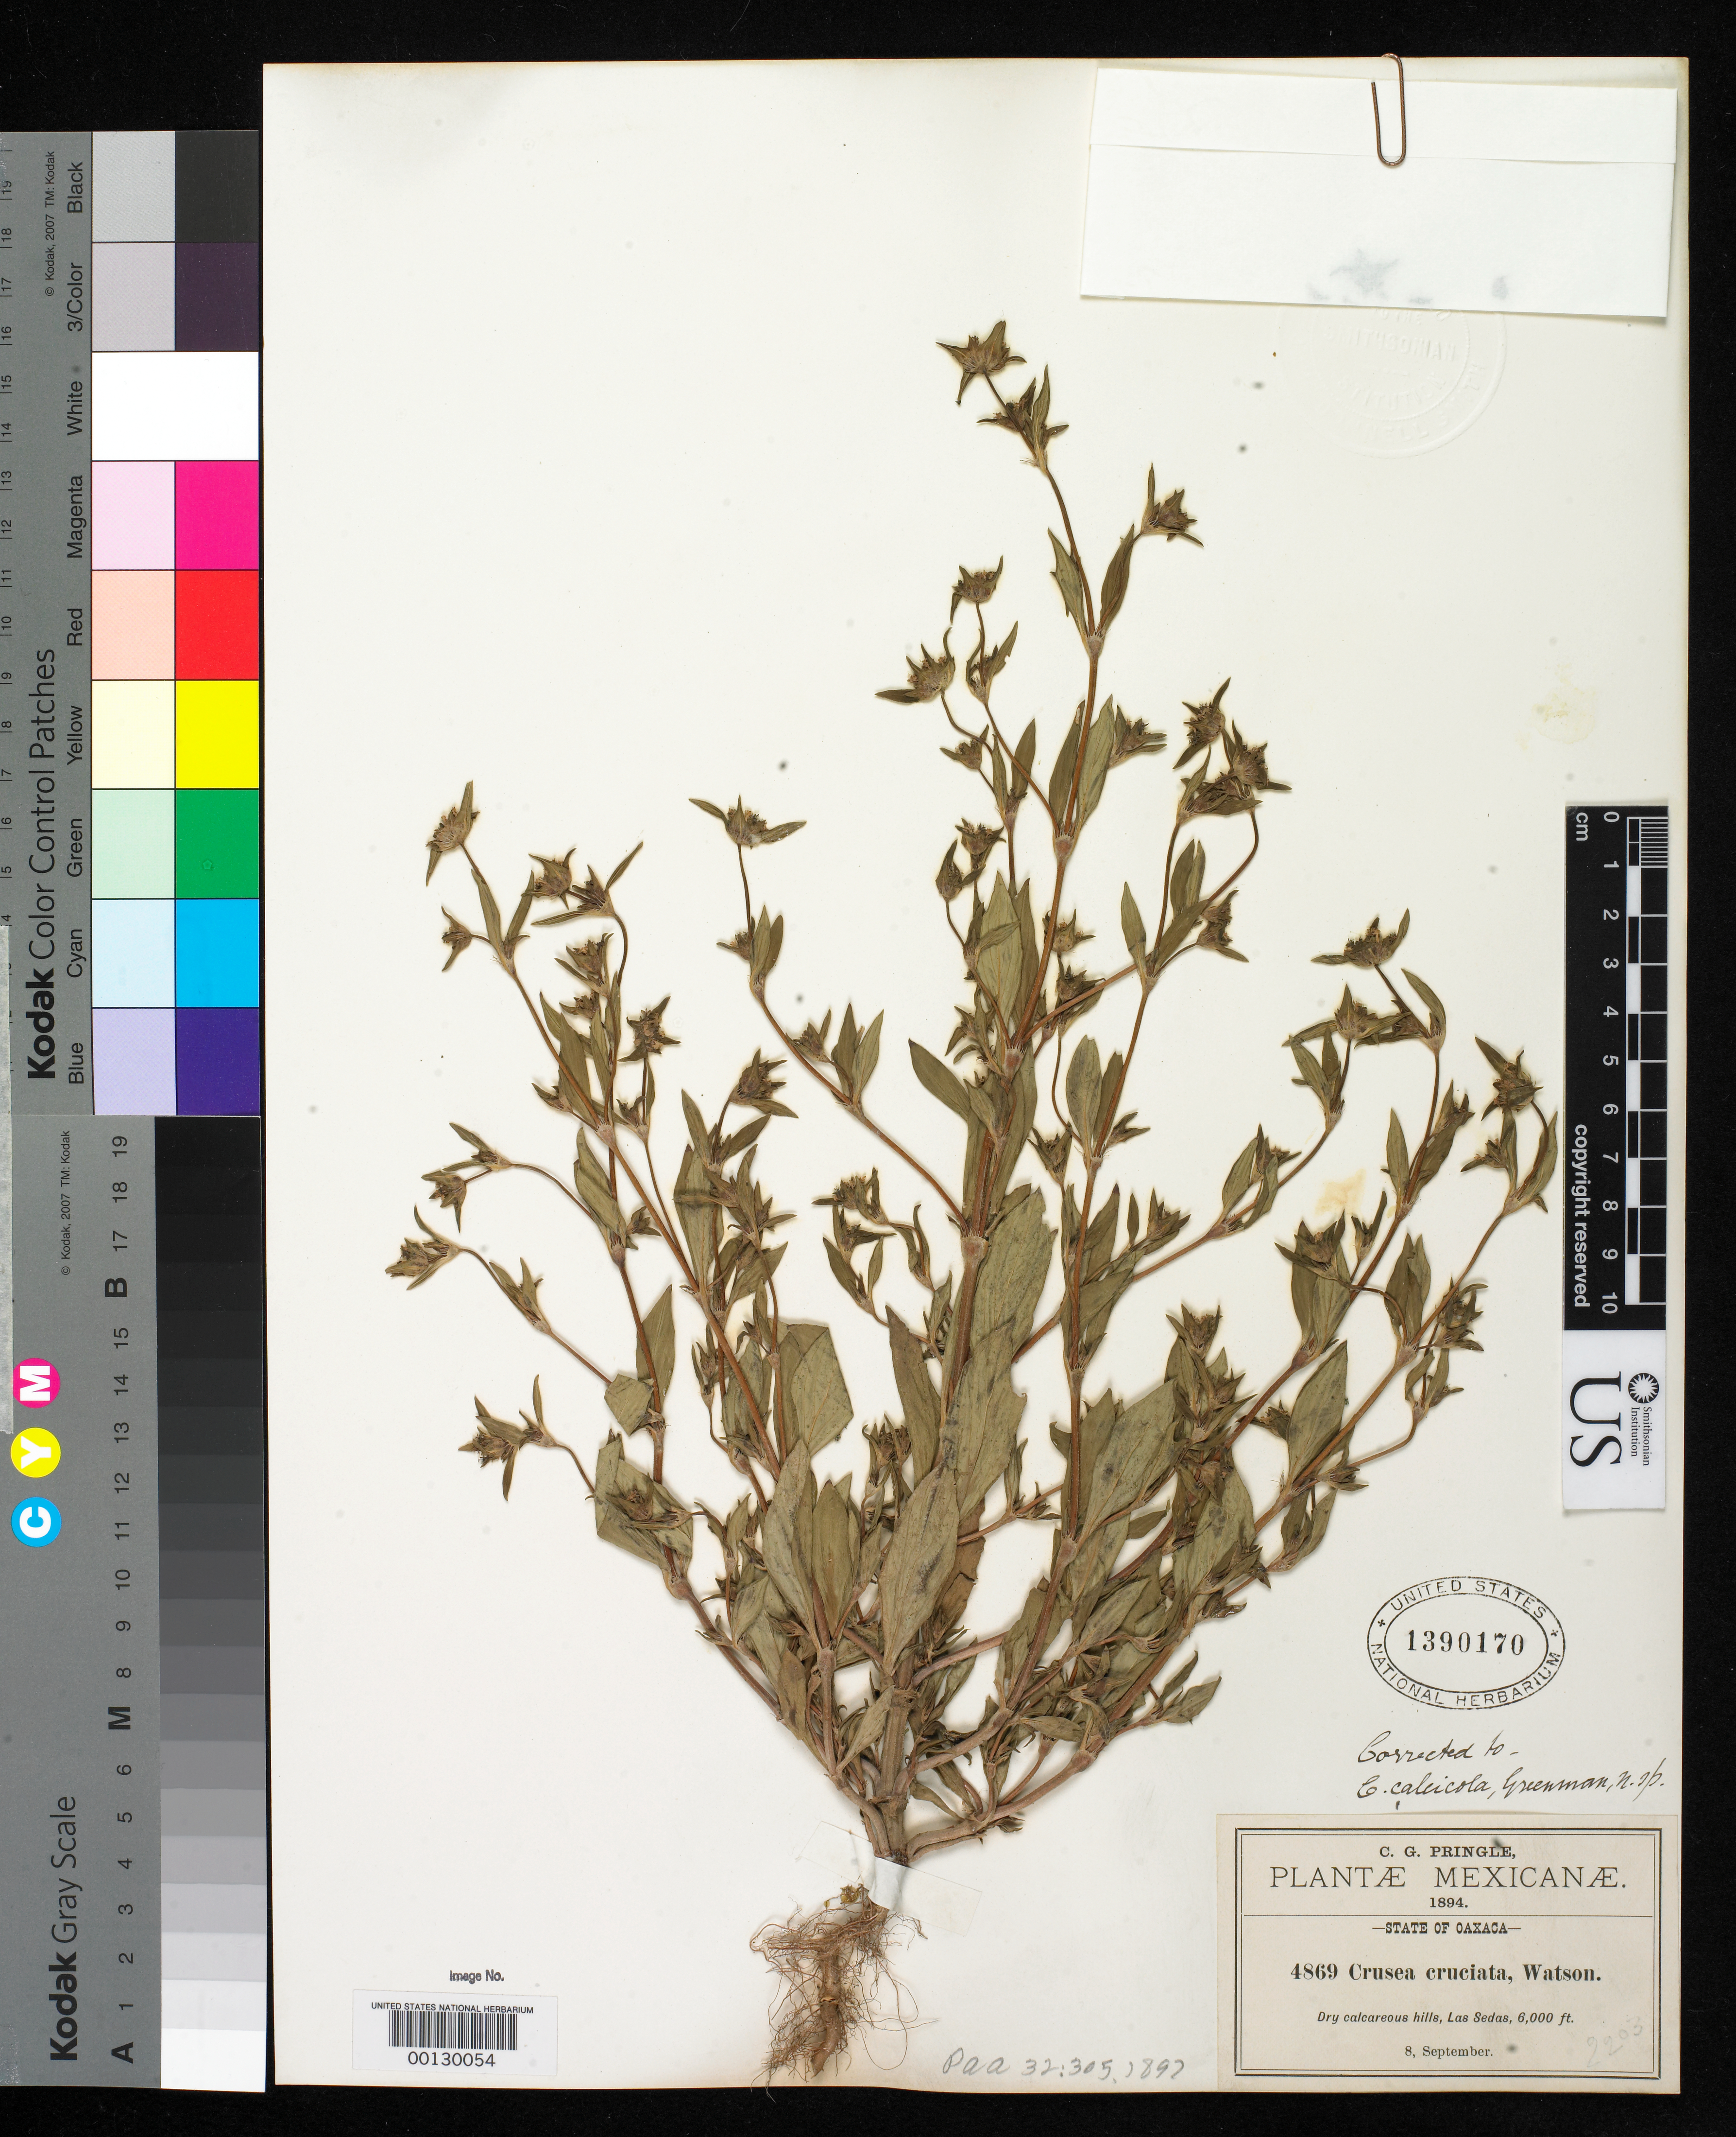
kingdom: Plantae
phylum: Tracheophyta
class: Magnoliopsida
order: Gentianales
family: Rubiaceae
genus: Crusea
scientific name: Crusea calcicola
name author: Greenm.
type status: Isotype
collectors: C. G. Pringle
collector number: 4869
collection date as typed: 08 Sep 1894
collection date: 1894-09-08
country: Mexico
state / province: Oaxaca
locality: Las Sedas.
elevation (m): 1829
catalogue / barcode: US 1390170